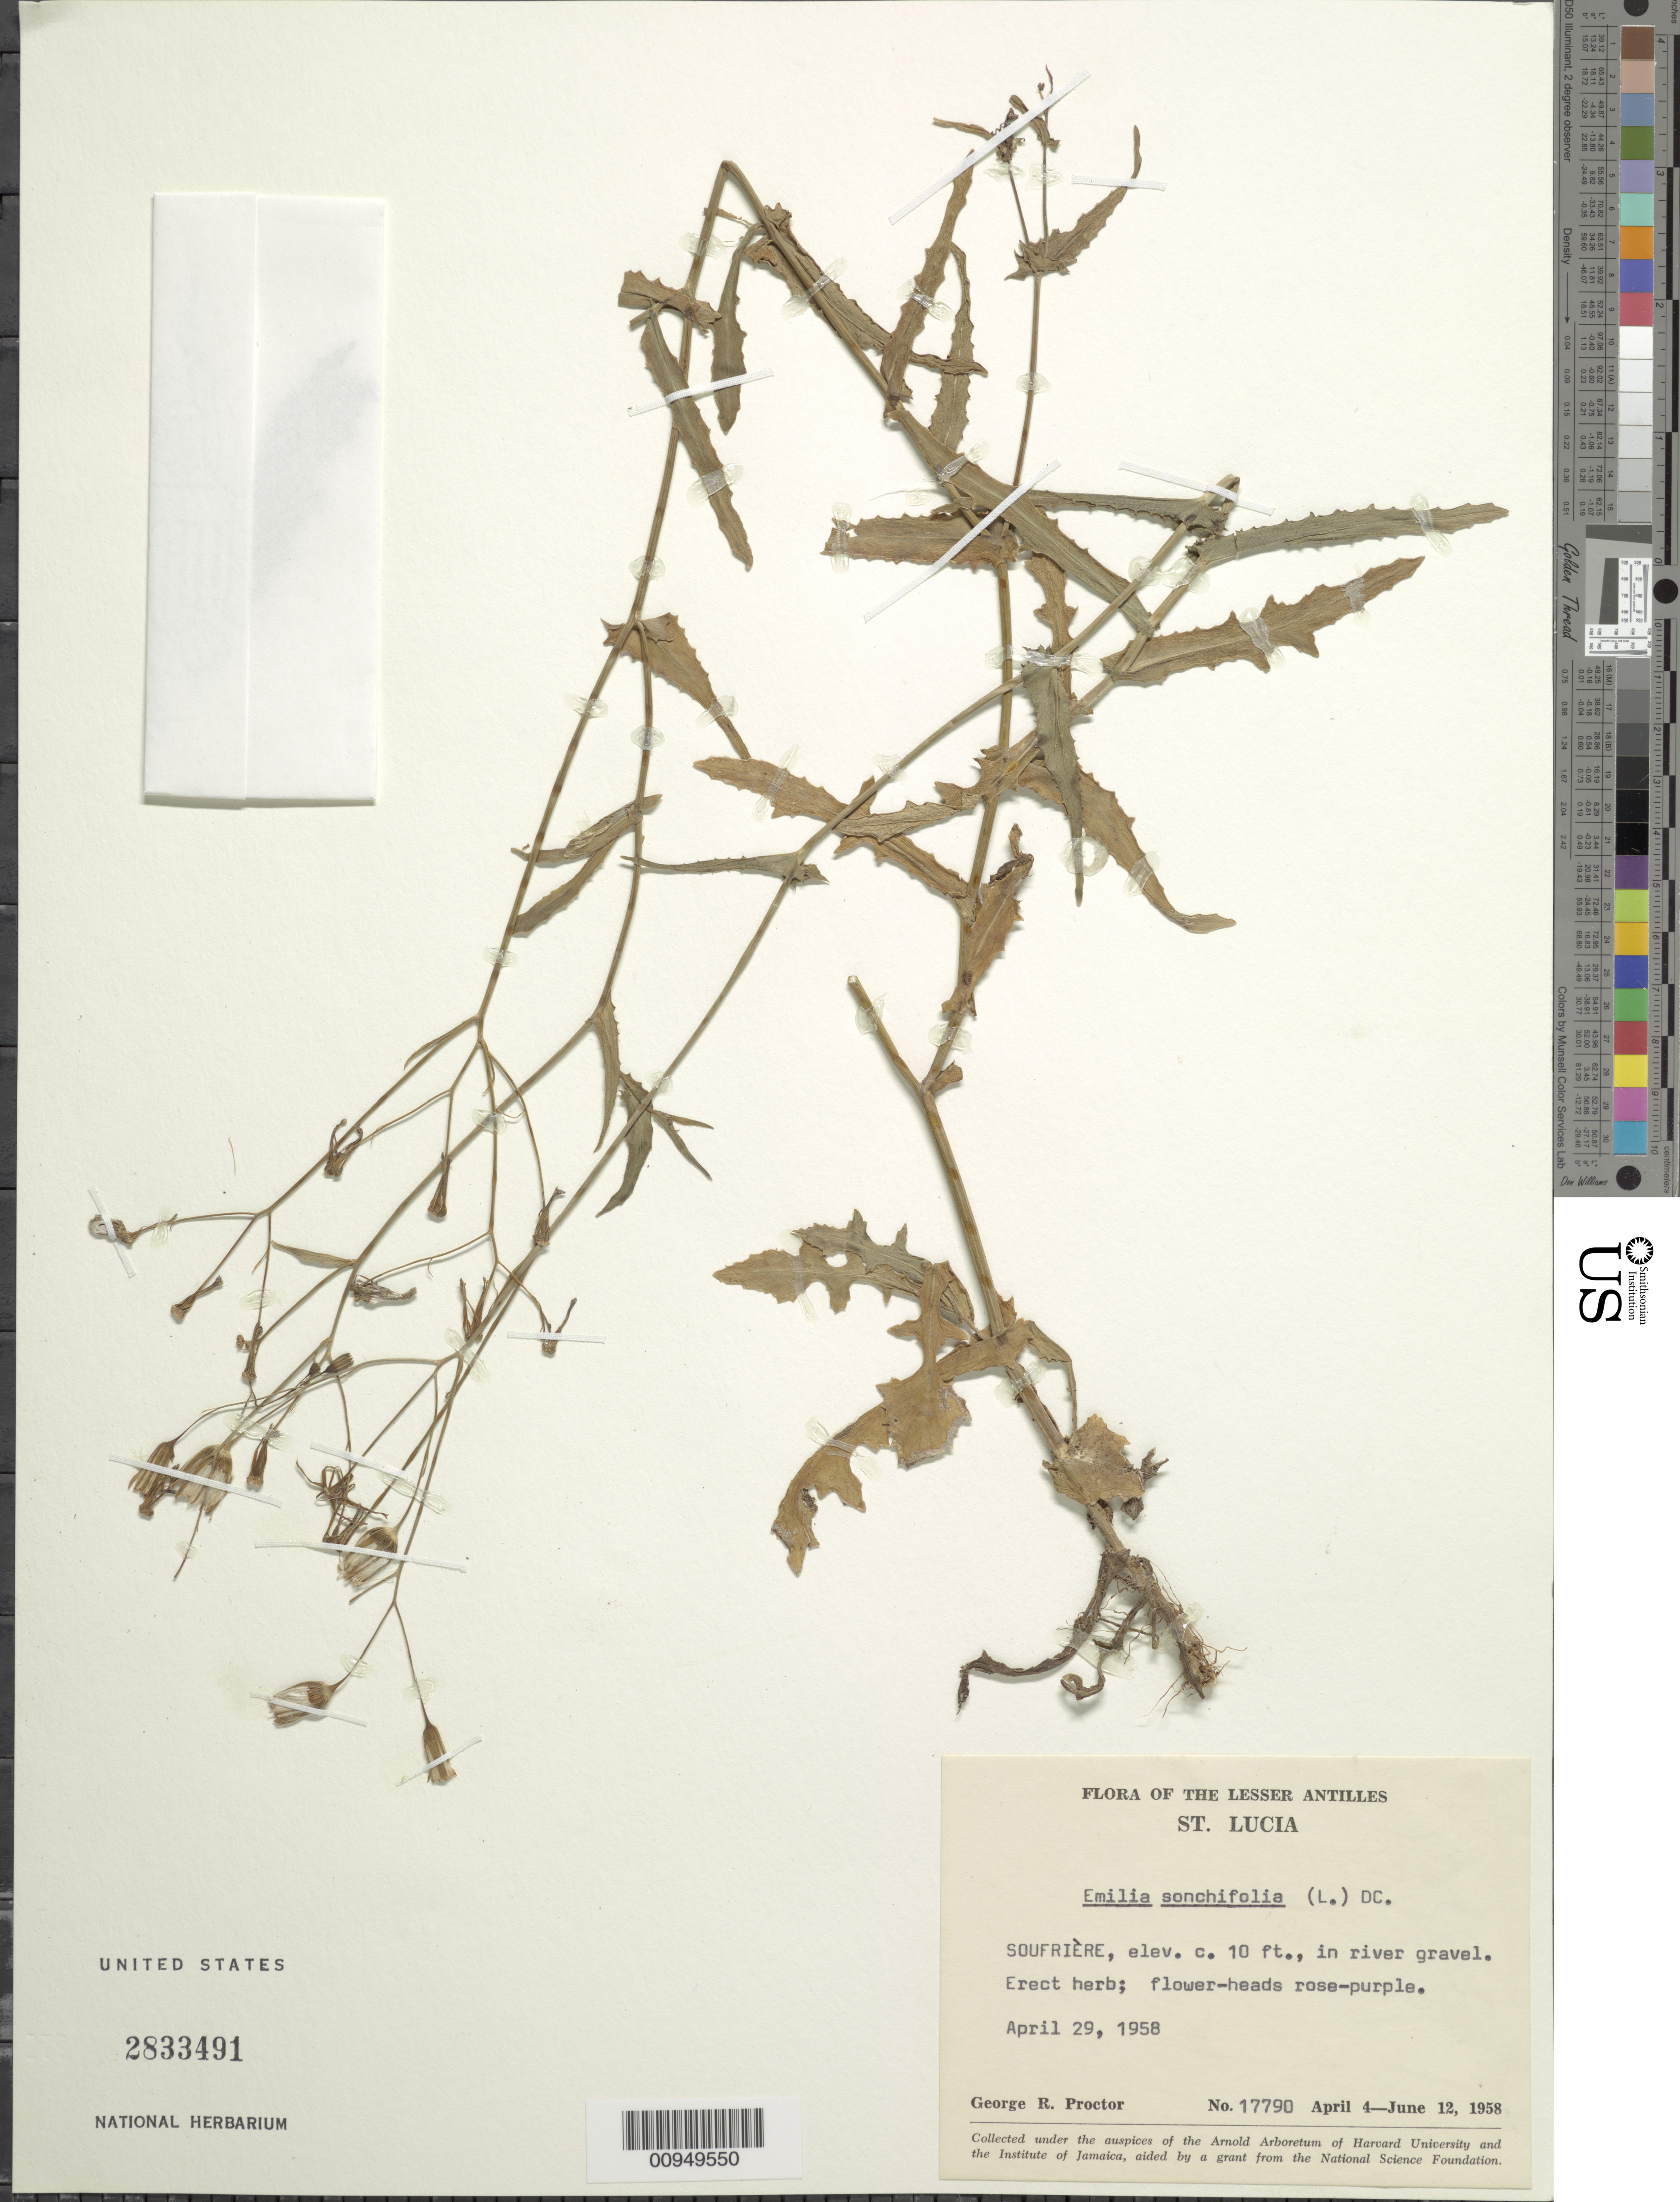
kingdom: Plantae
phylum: Tracheophyta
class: Magnoliopsida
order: Asterales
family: Asteraceae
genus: Emilia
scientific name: Emilia sonchifolia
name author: (L.) DC.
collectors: G. R. Proctor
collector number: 17790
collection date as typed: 29 Apr 1958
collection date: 1958-04-29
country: St. Lucia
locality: Soufrière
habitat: In river gravel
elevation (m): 3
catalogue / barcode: US 2833491